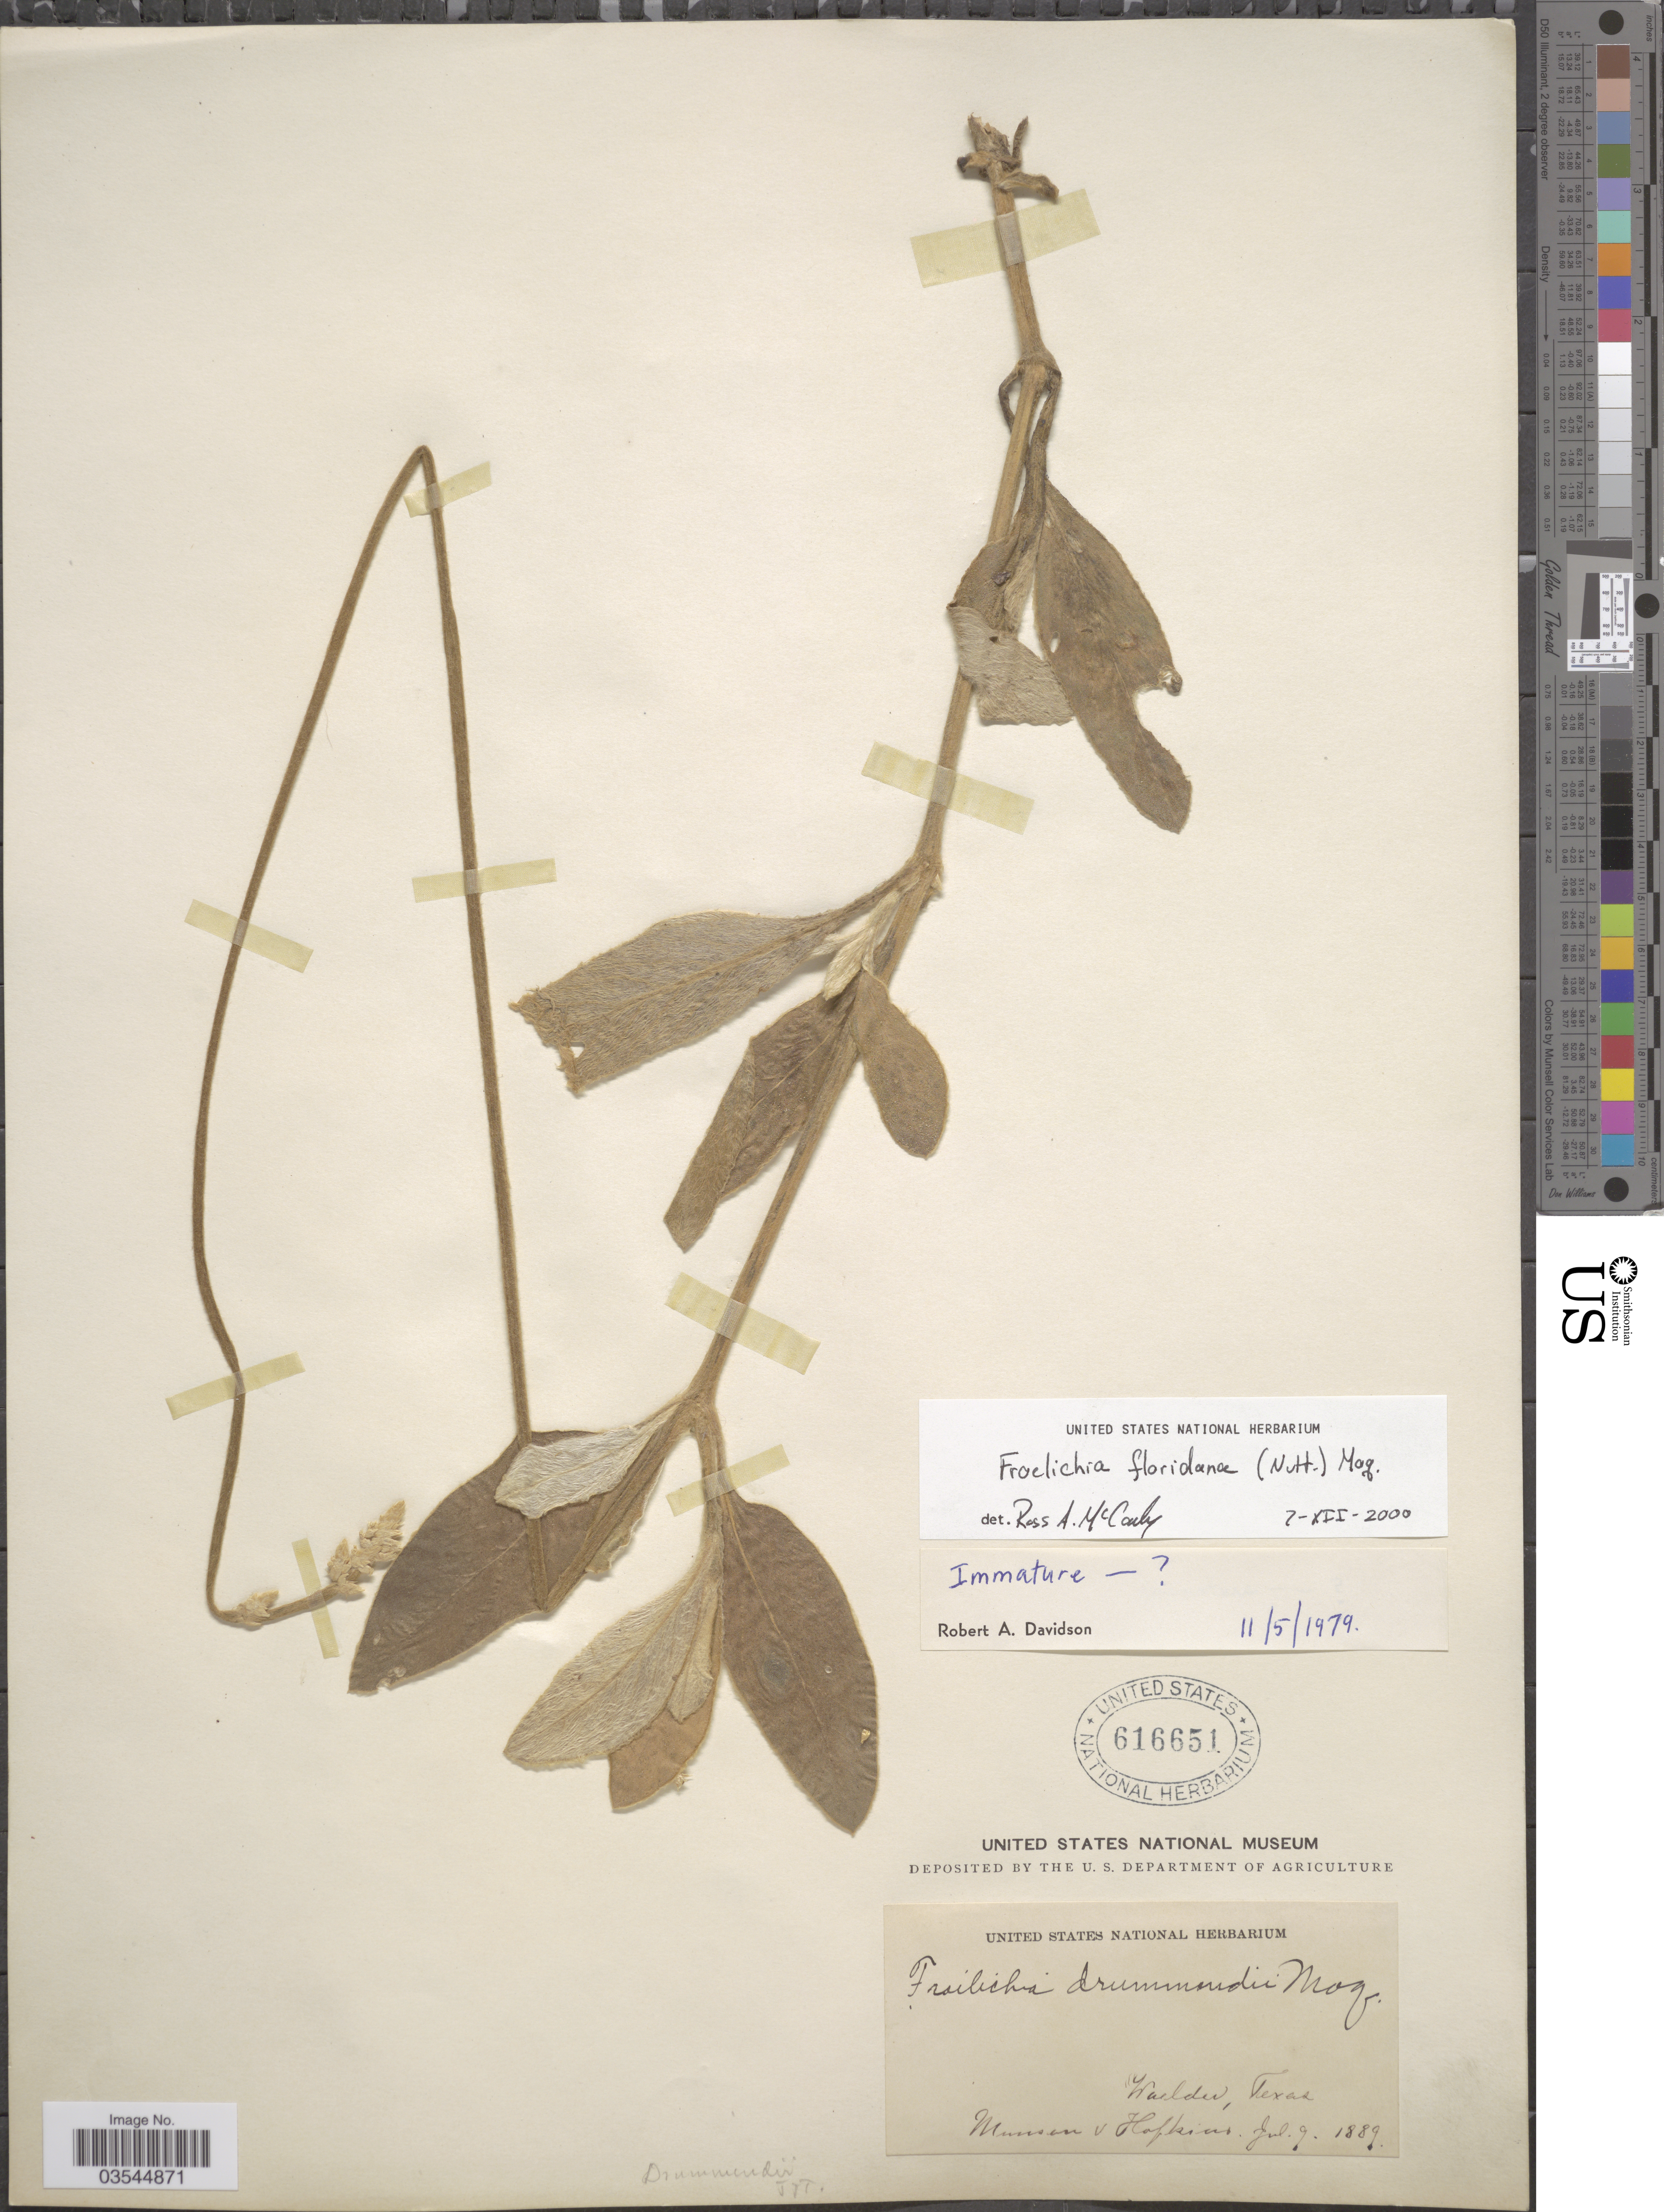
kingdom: Plantae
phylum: Tracheophyta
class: Magnoliopsida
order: Caryophyllales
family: Amaranthaceae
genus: Froelichia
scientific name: Froelichia floridana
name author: (Nutt.) Moq.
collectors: -. Munson & -- Hopkins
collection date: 1889-07-09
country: United States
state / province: Texas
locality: Waelder.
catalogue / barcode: US 616651